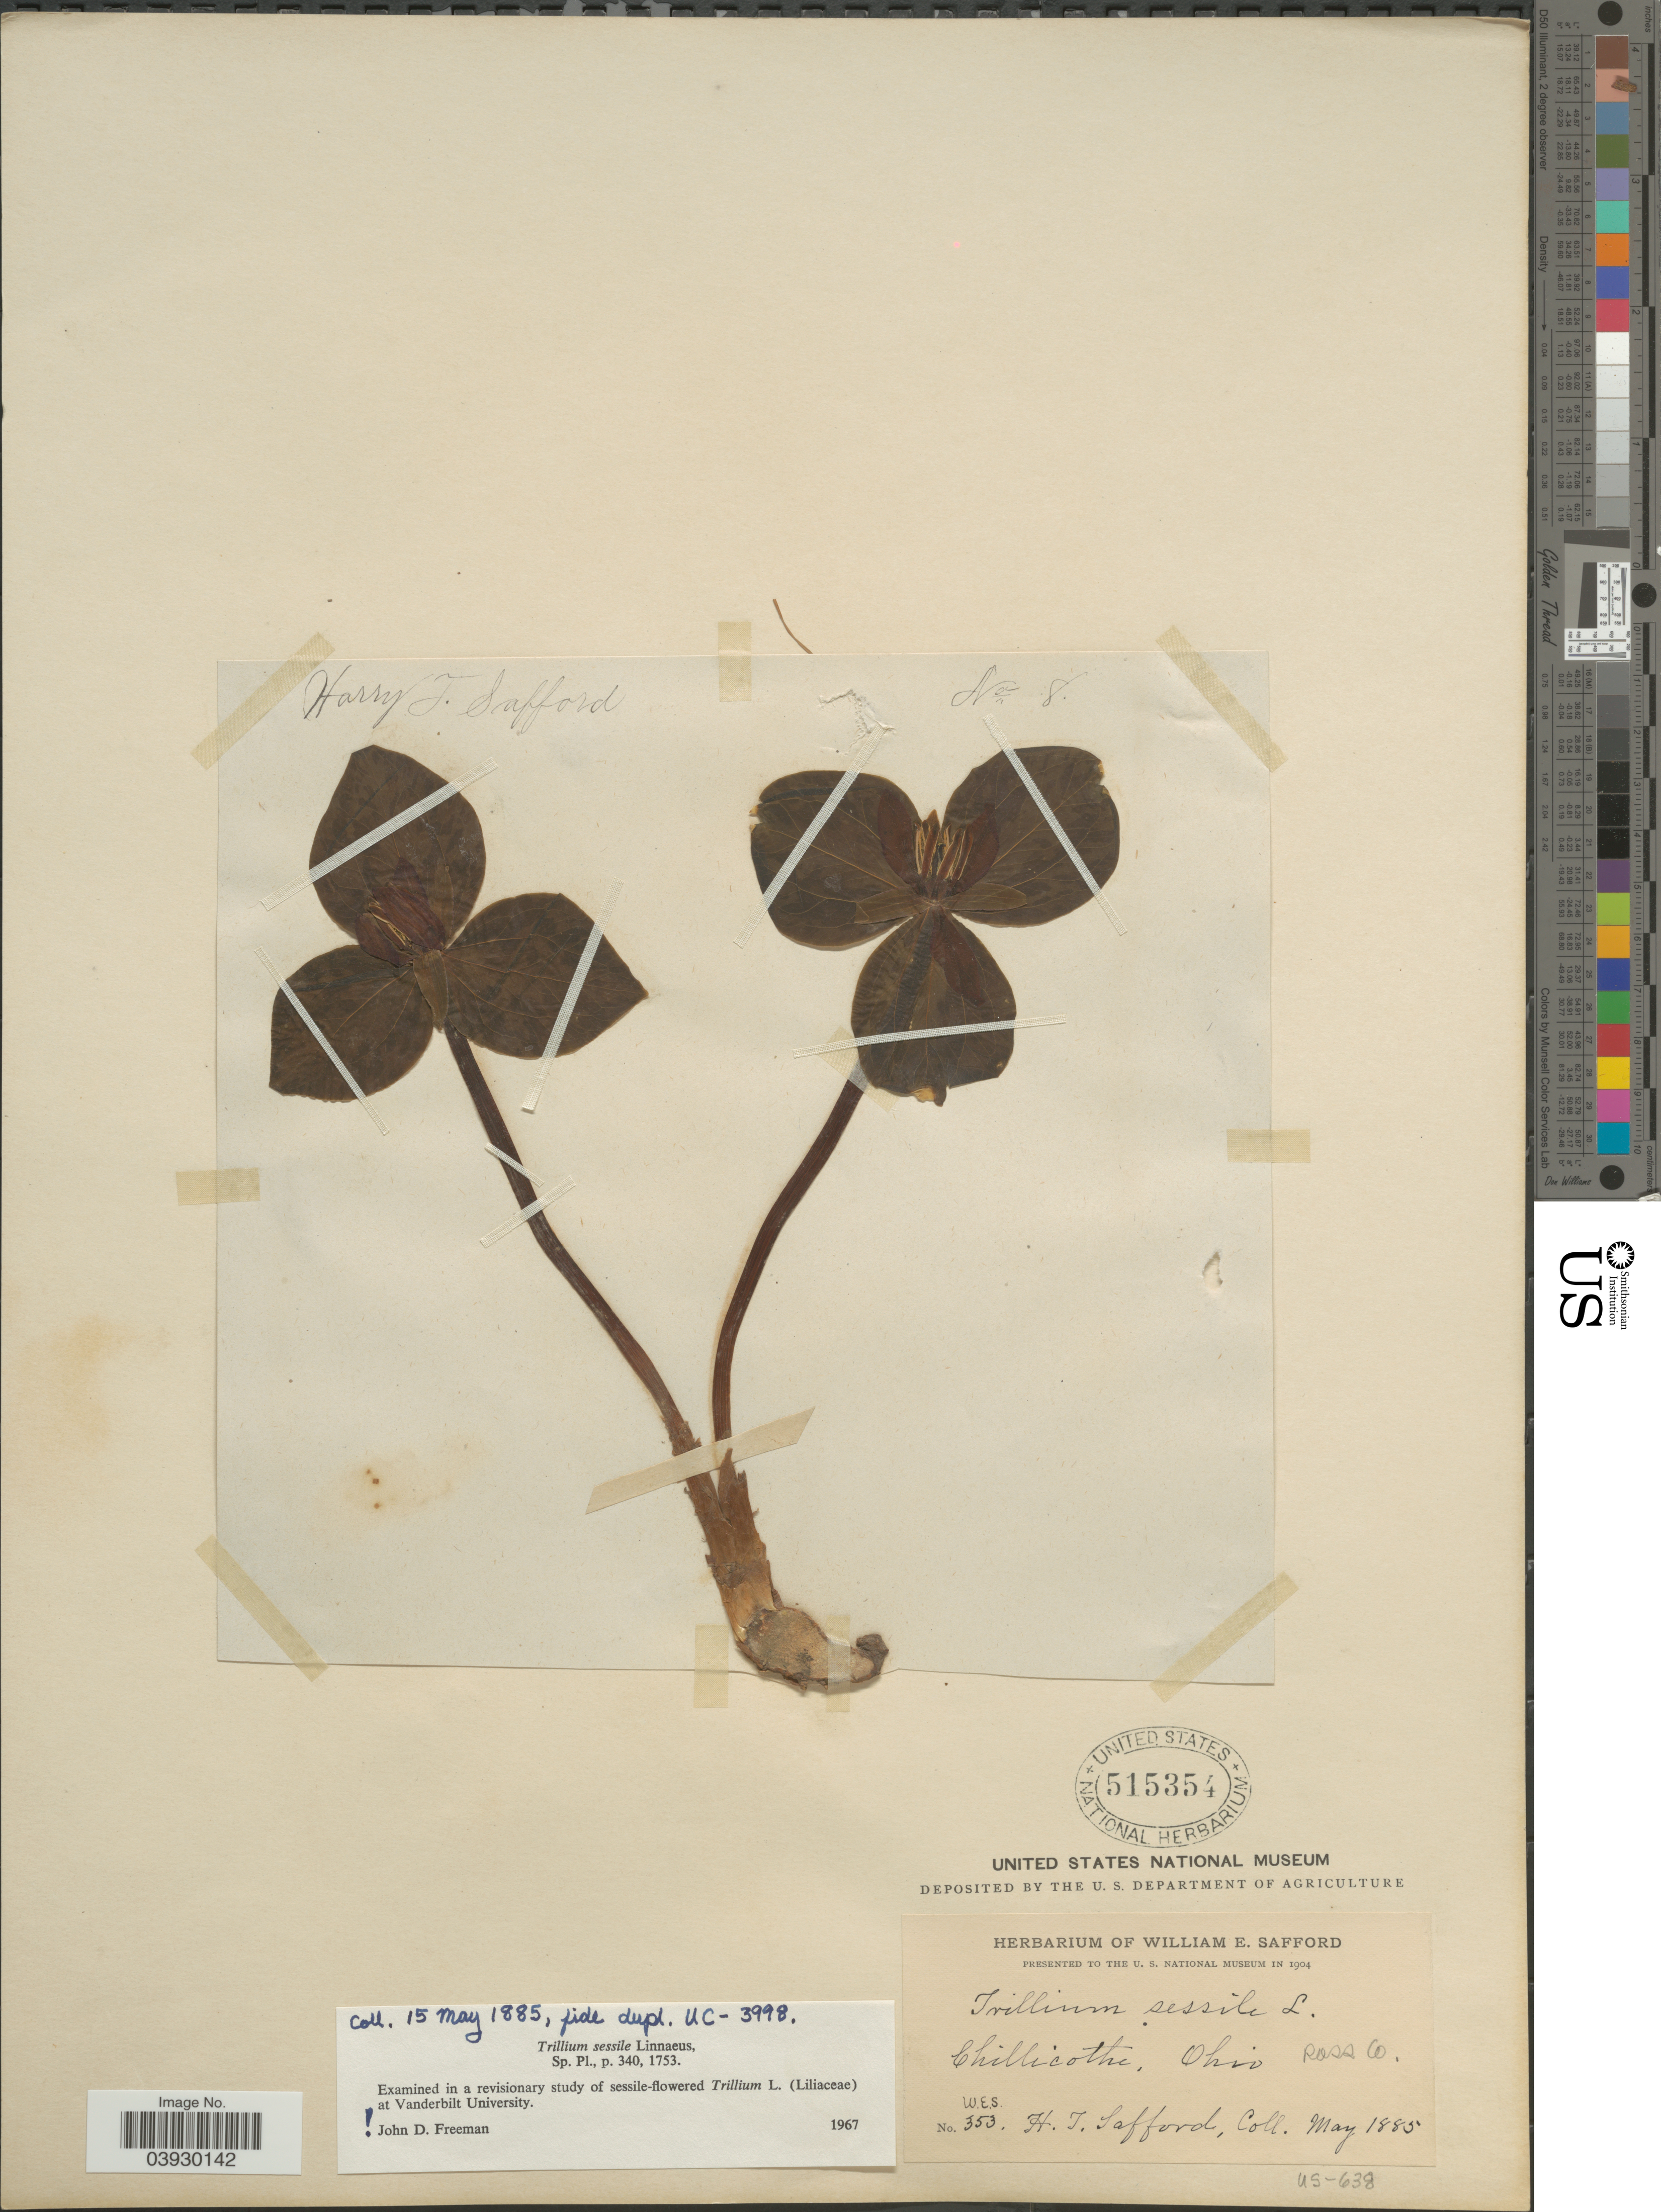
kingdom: Plantae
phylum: Tracheophyta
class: Liliopsida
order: Liliales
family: Melanthiaceae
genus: Trillium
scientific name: Trillium sessile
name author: L.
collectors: H. Safford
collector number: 353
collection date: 1885-05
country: United States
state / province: Ohio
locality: Chillicothe. Ross Co.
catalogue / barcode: US 515354